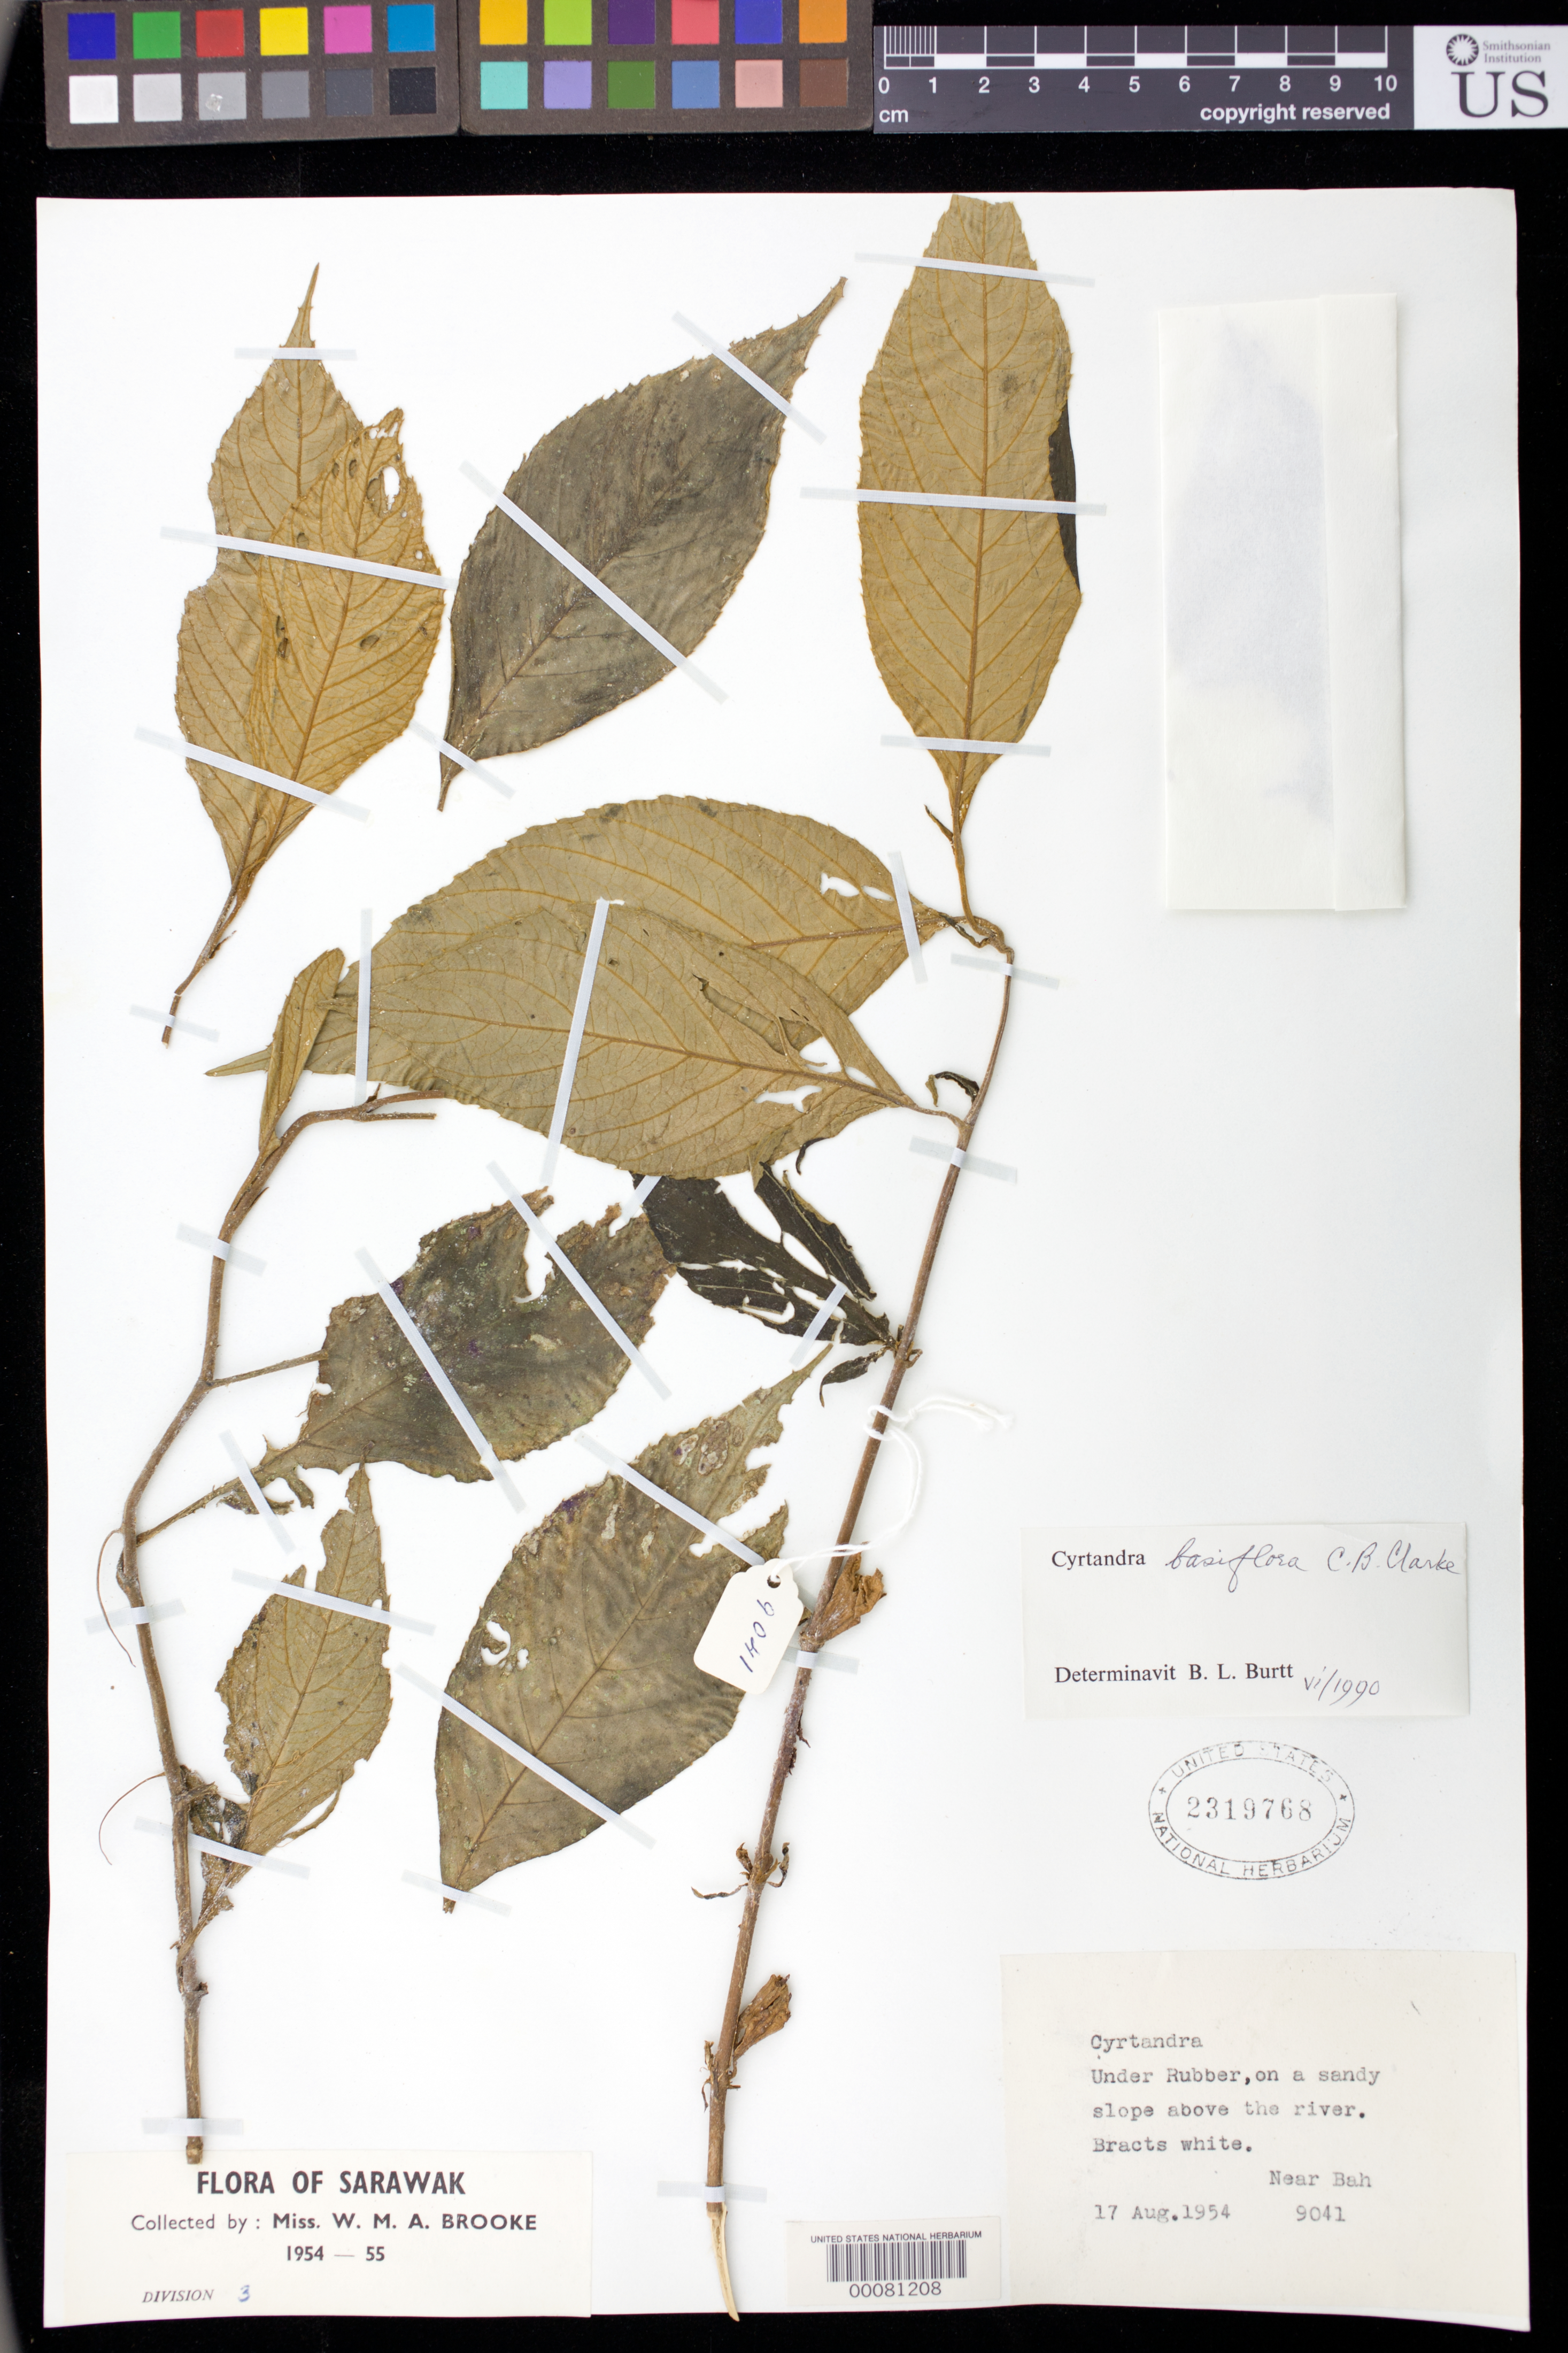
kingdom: Plantae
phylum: Tracheophyta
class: Magnoliopsida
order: Lamiales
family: Gesneriaceae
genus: Cyrtandra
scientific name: Cyrtandra basiflora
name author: C.B. Clarke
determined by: Burtt, B. L.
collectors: W. Brooke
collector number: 9041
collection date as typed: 17 Aug 1954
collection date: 1954-08-17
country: Malaysia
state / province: Sarawak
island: Borneo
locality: Near bah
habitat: Under rubber, on a sandy slope above the river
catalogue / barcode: US 2319768